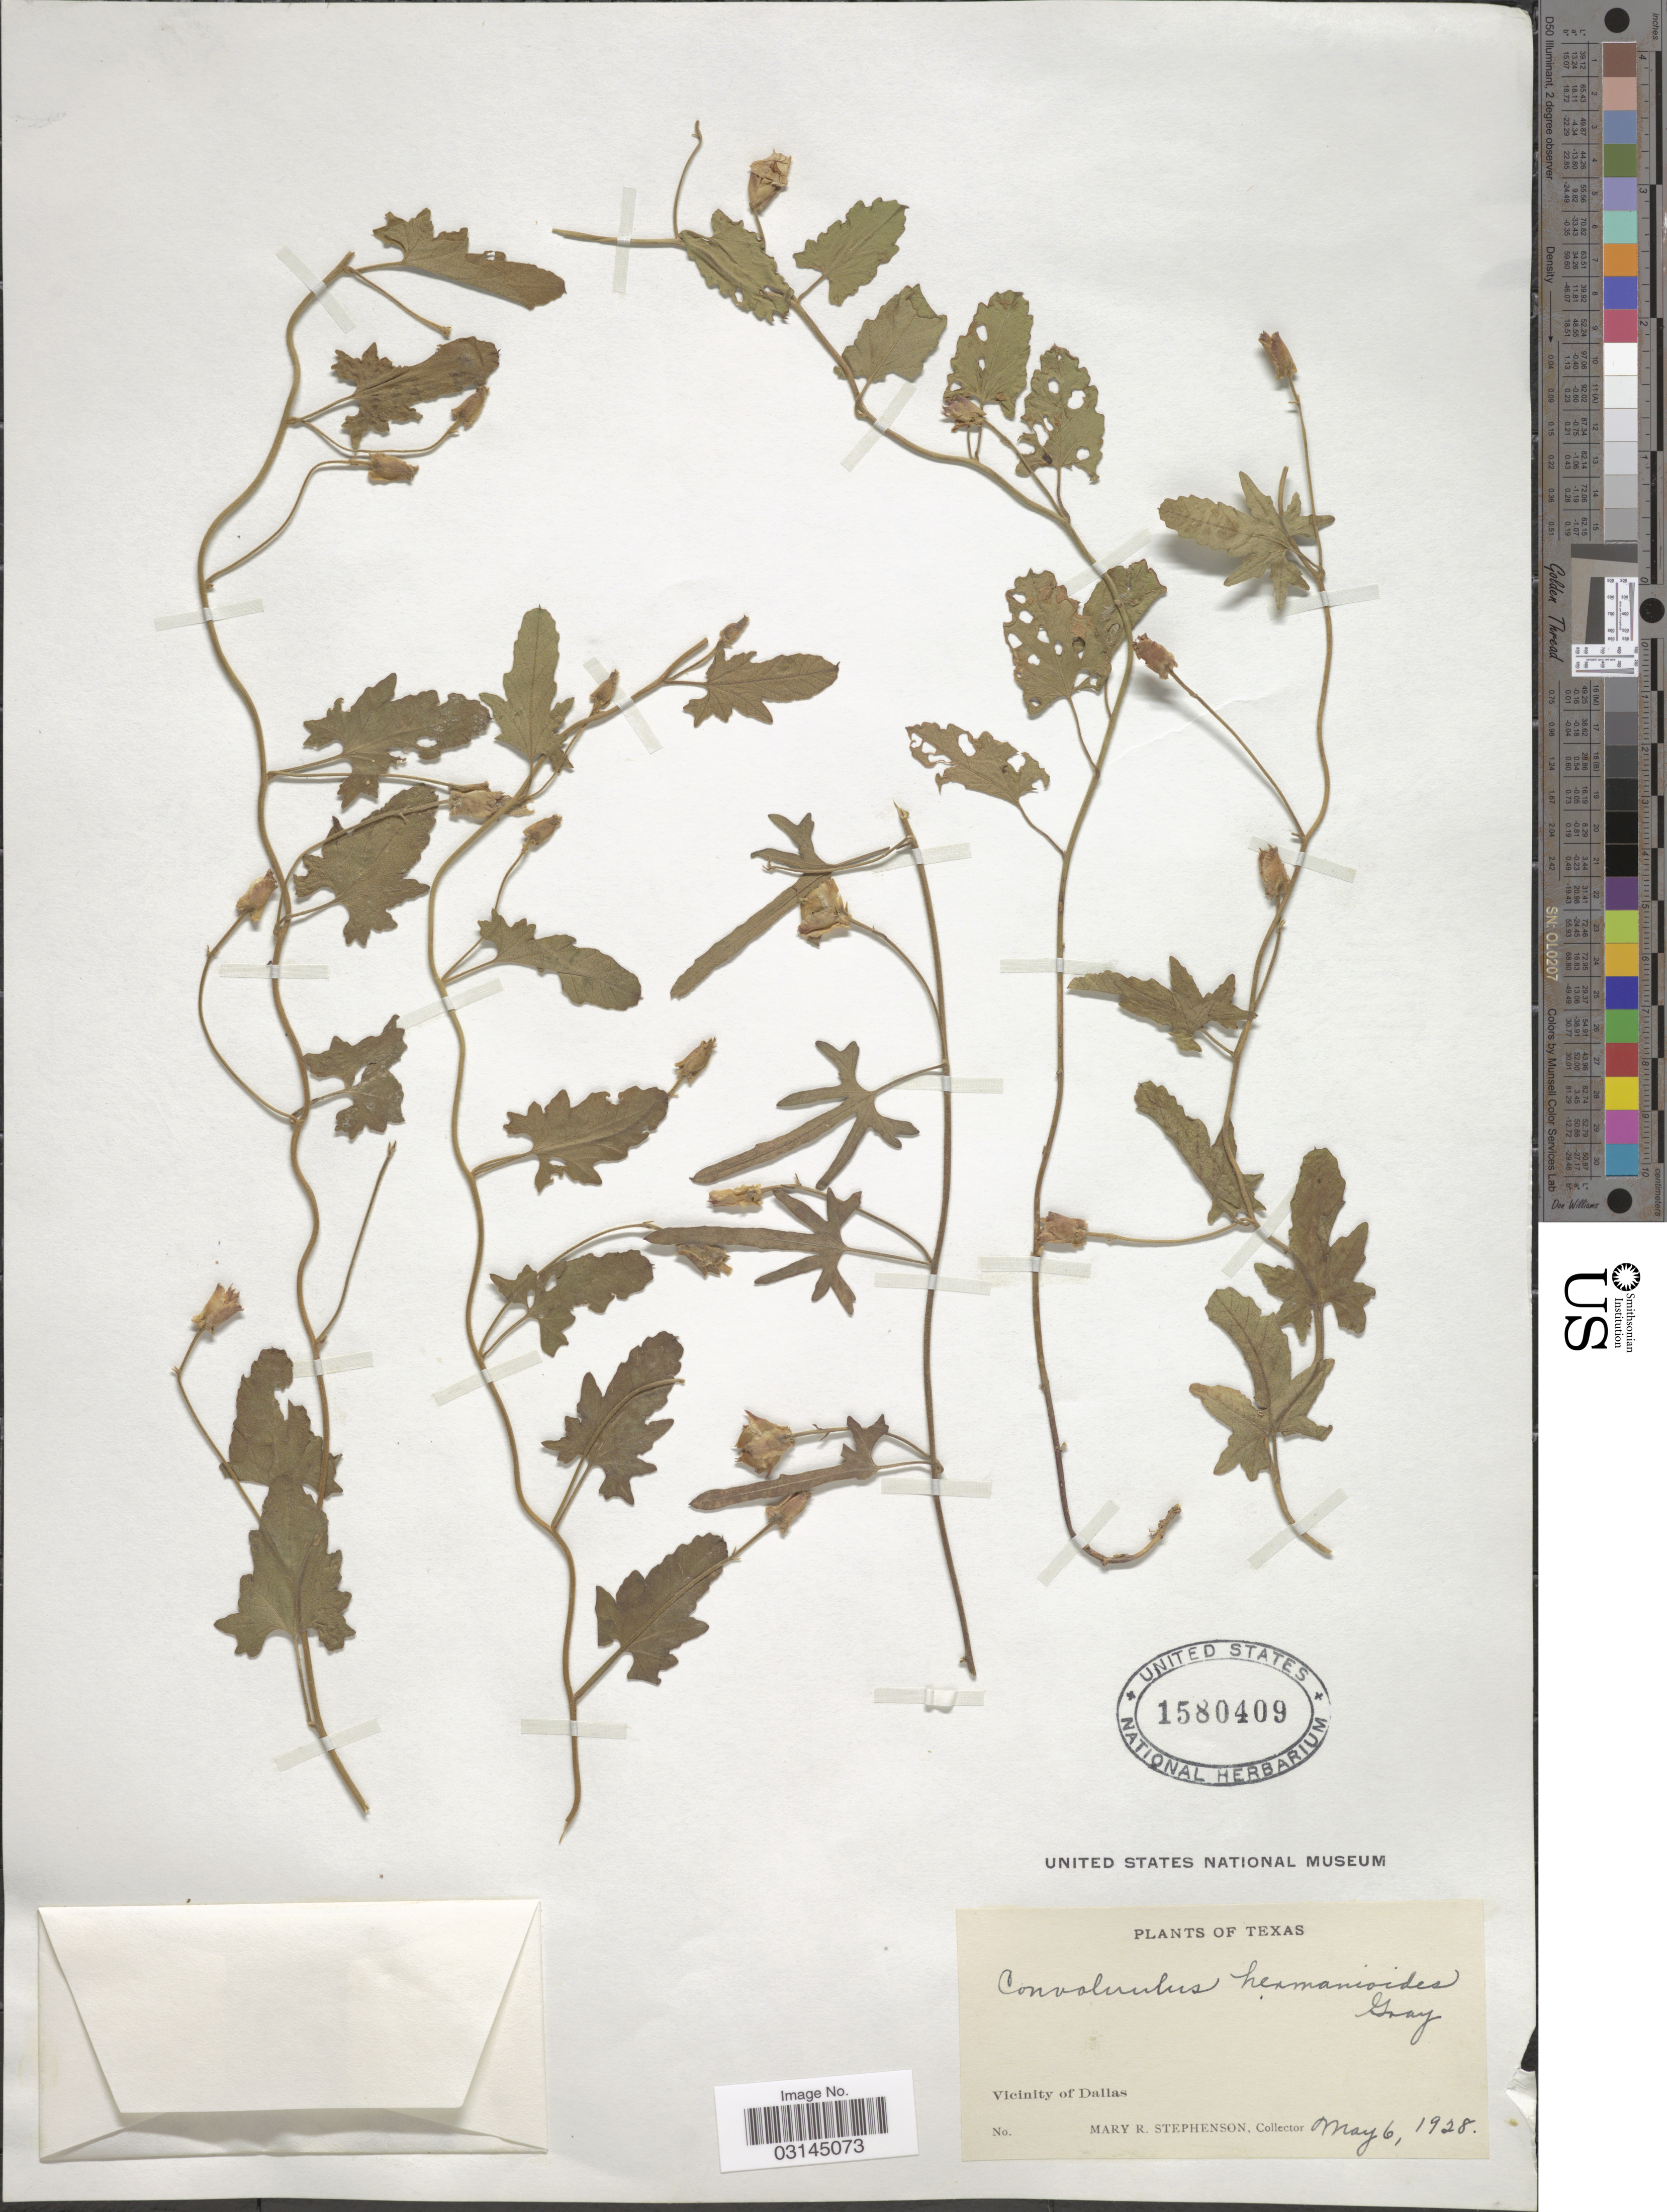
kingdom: Plantae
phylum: Tracheophyta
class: Magnoliopsida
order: Solanales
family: Convolvulaceae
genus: Convolvulus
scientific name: Convolvulus hermannioides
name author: A. Gray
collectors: M. Stephenson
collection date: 1928-05-06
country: United States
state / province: Texas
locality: Vicinity of Dallas.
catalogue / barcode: US 1580409